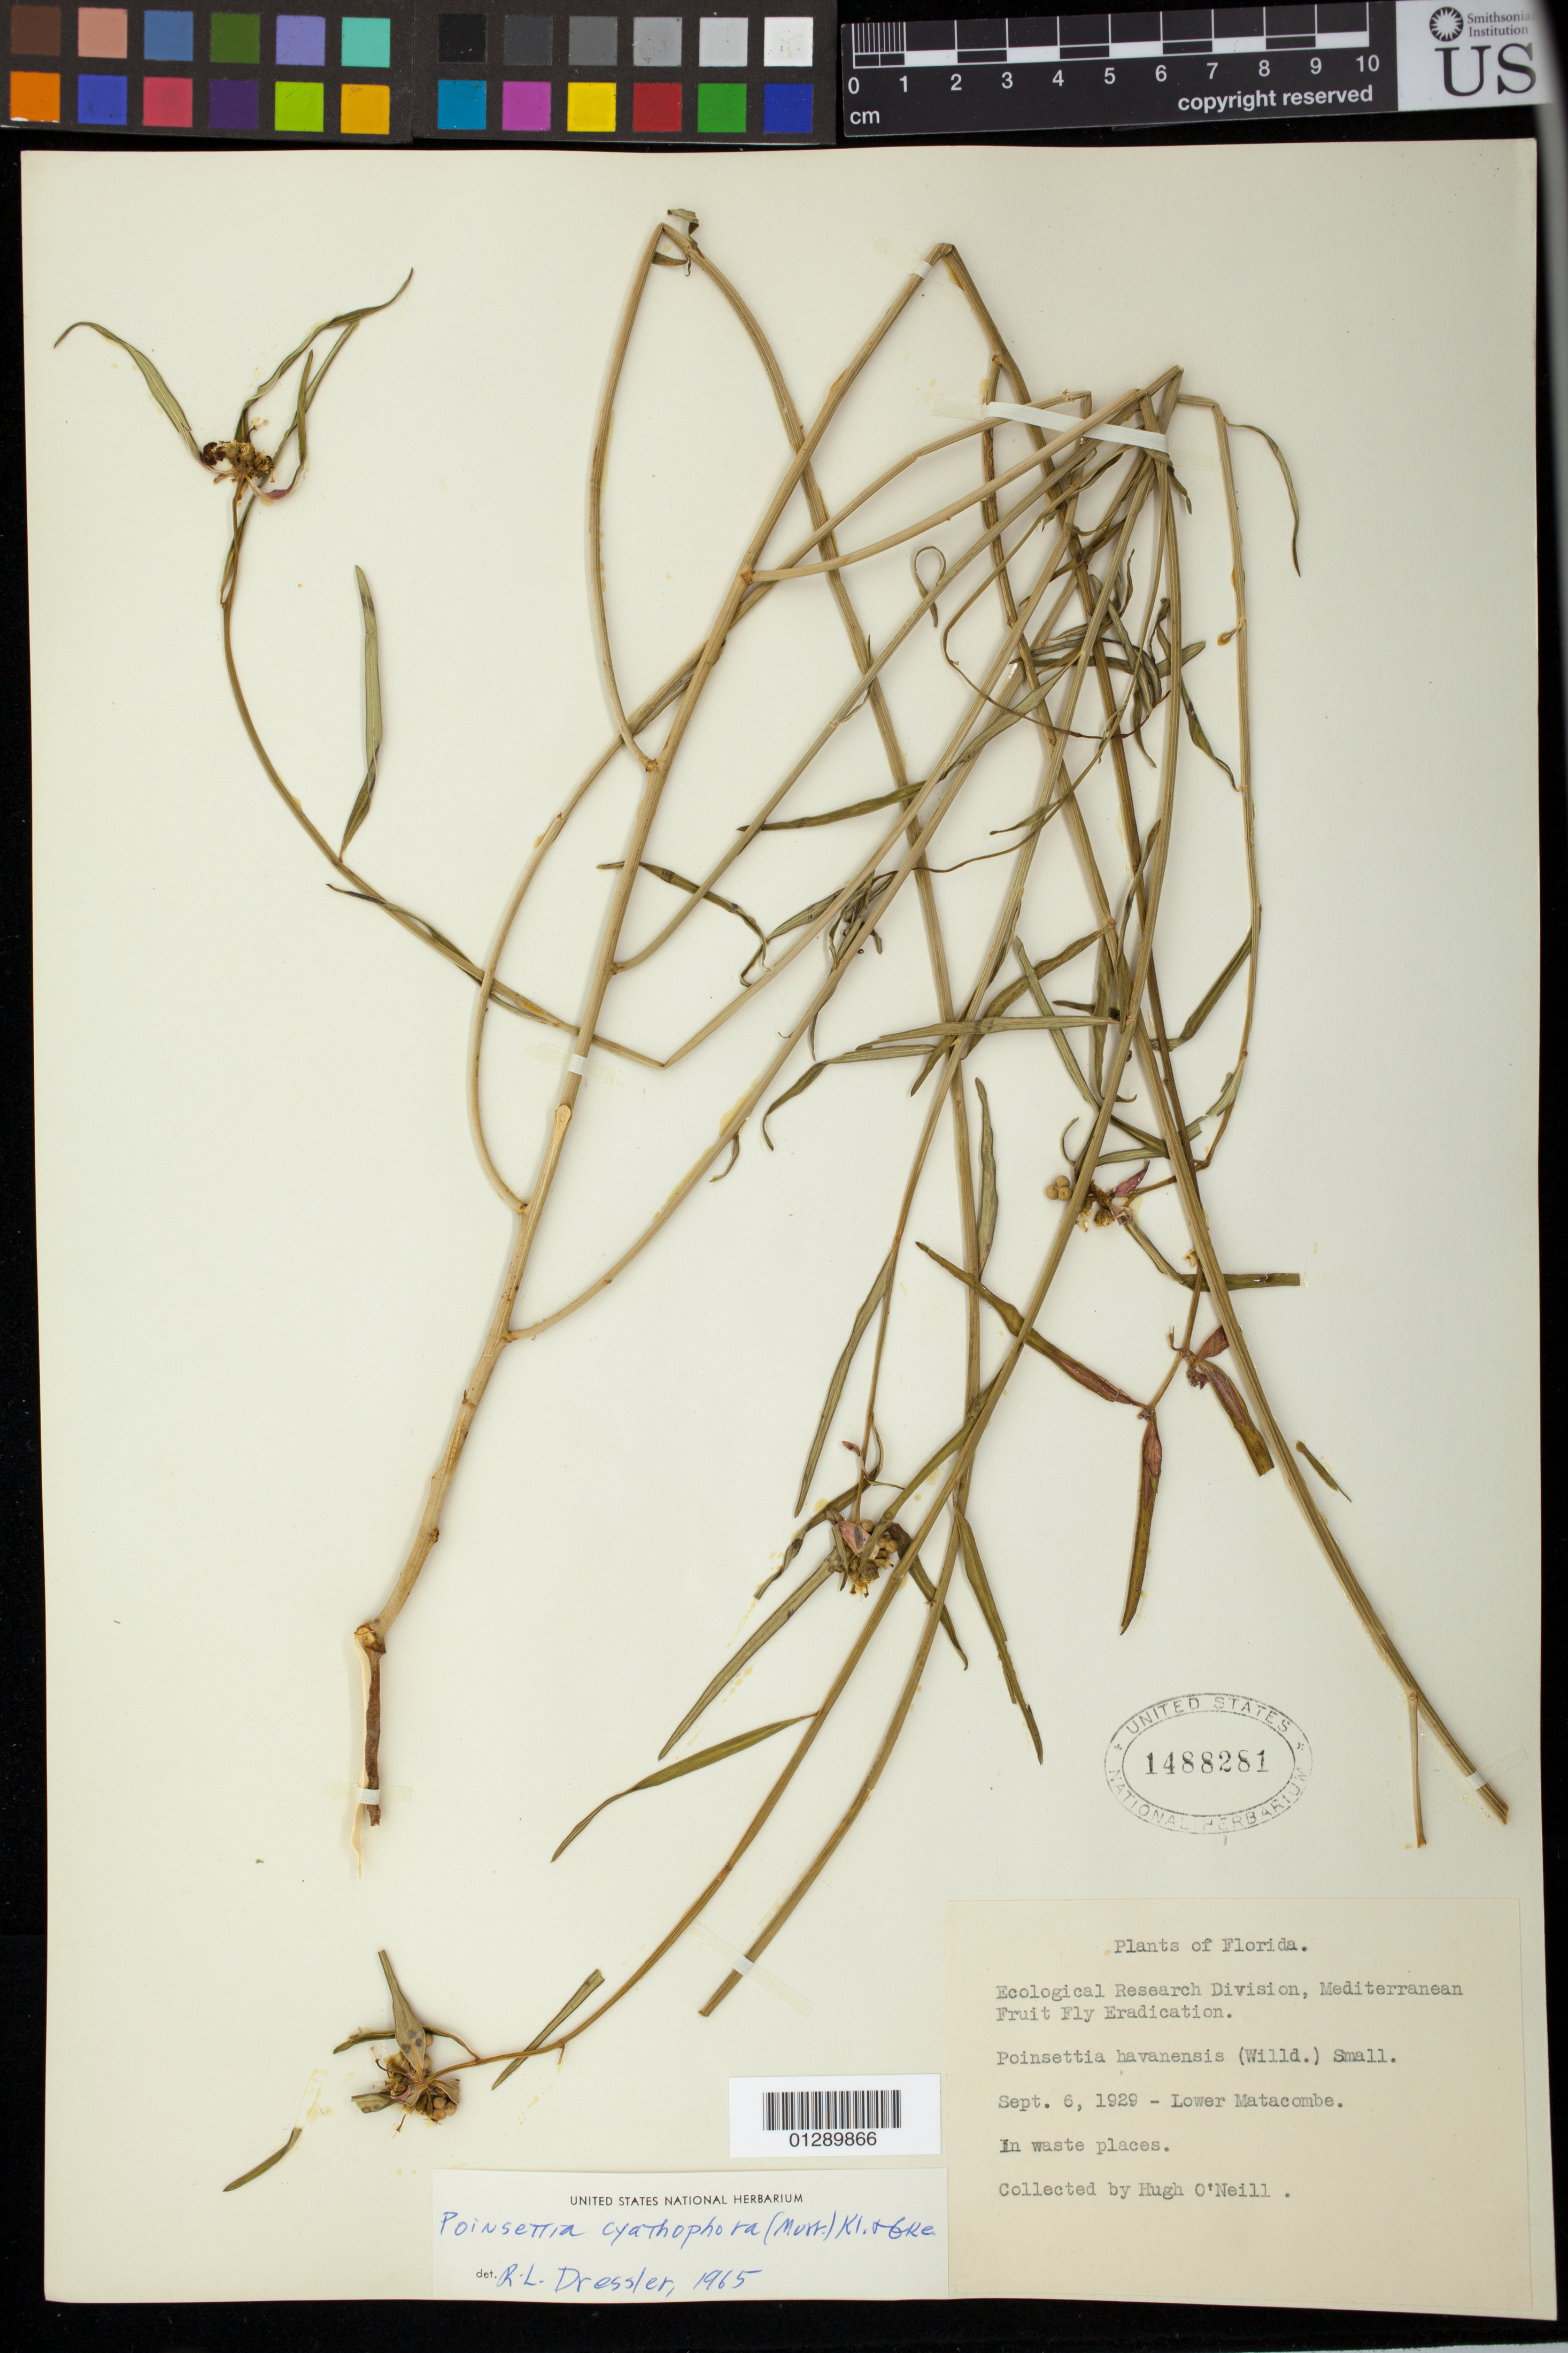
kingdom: Plantae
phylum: Tracheophyta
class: Magnoliopsida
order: Malpighiales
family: Euphorbiaceae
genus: Euphorbia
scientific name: Euphorbia heterophylla var. cyathophora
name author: (Murr.) Griseb.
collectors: H. O'Neill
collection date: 1929-09-06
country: United States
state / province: Florida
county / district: Monroe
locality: Florida Key Lower Matacombe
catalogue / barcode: US 1488281